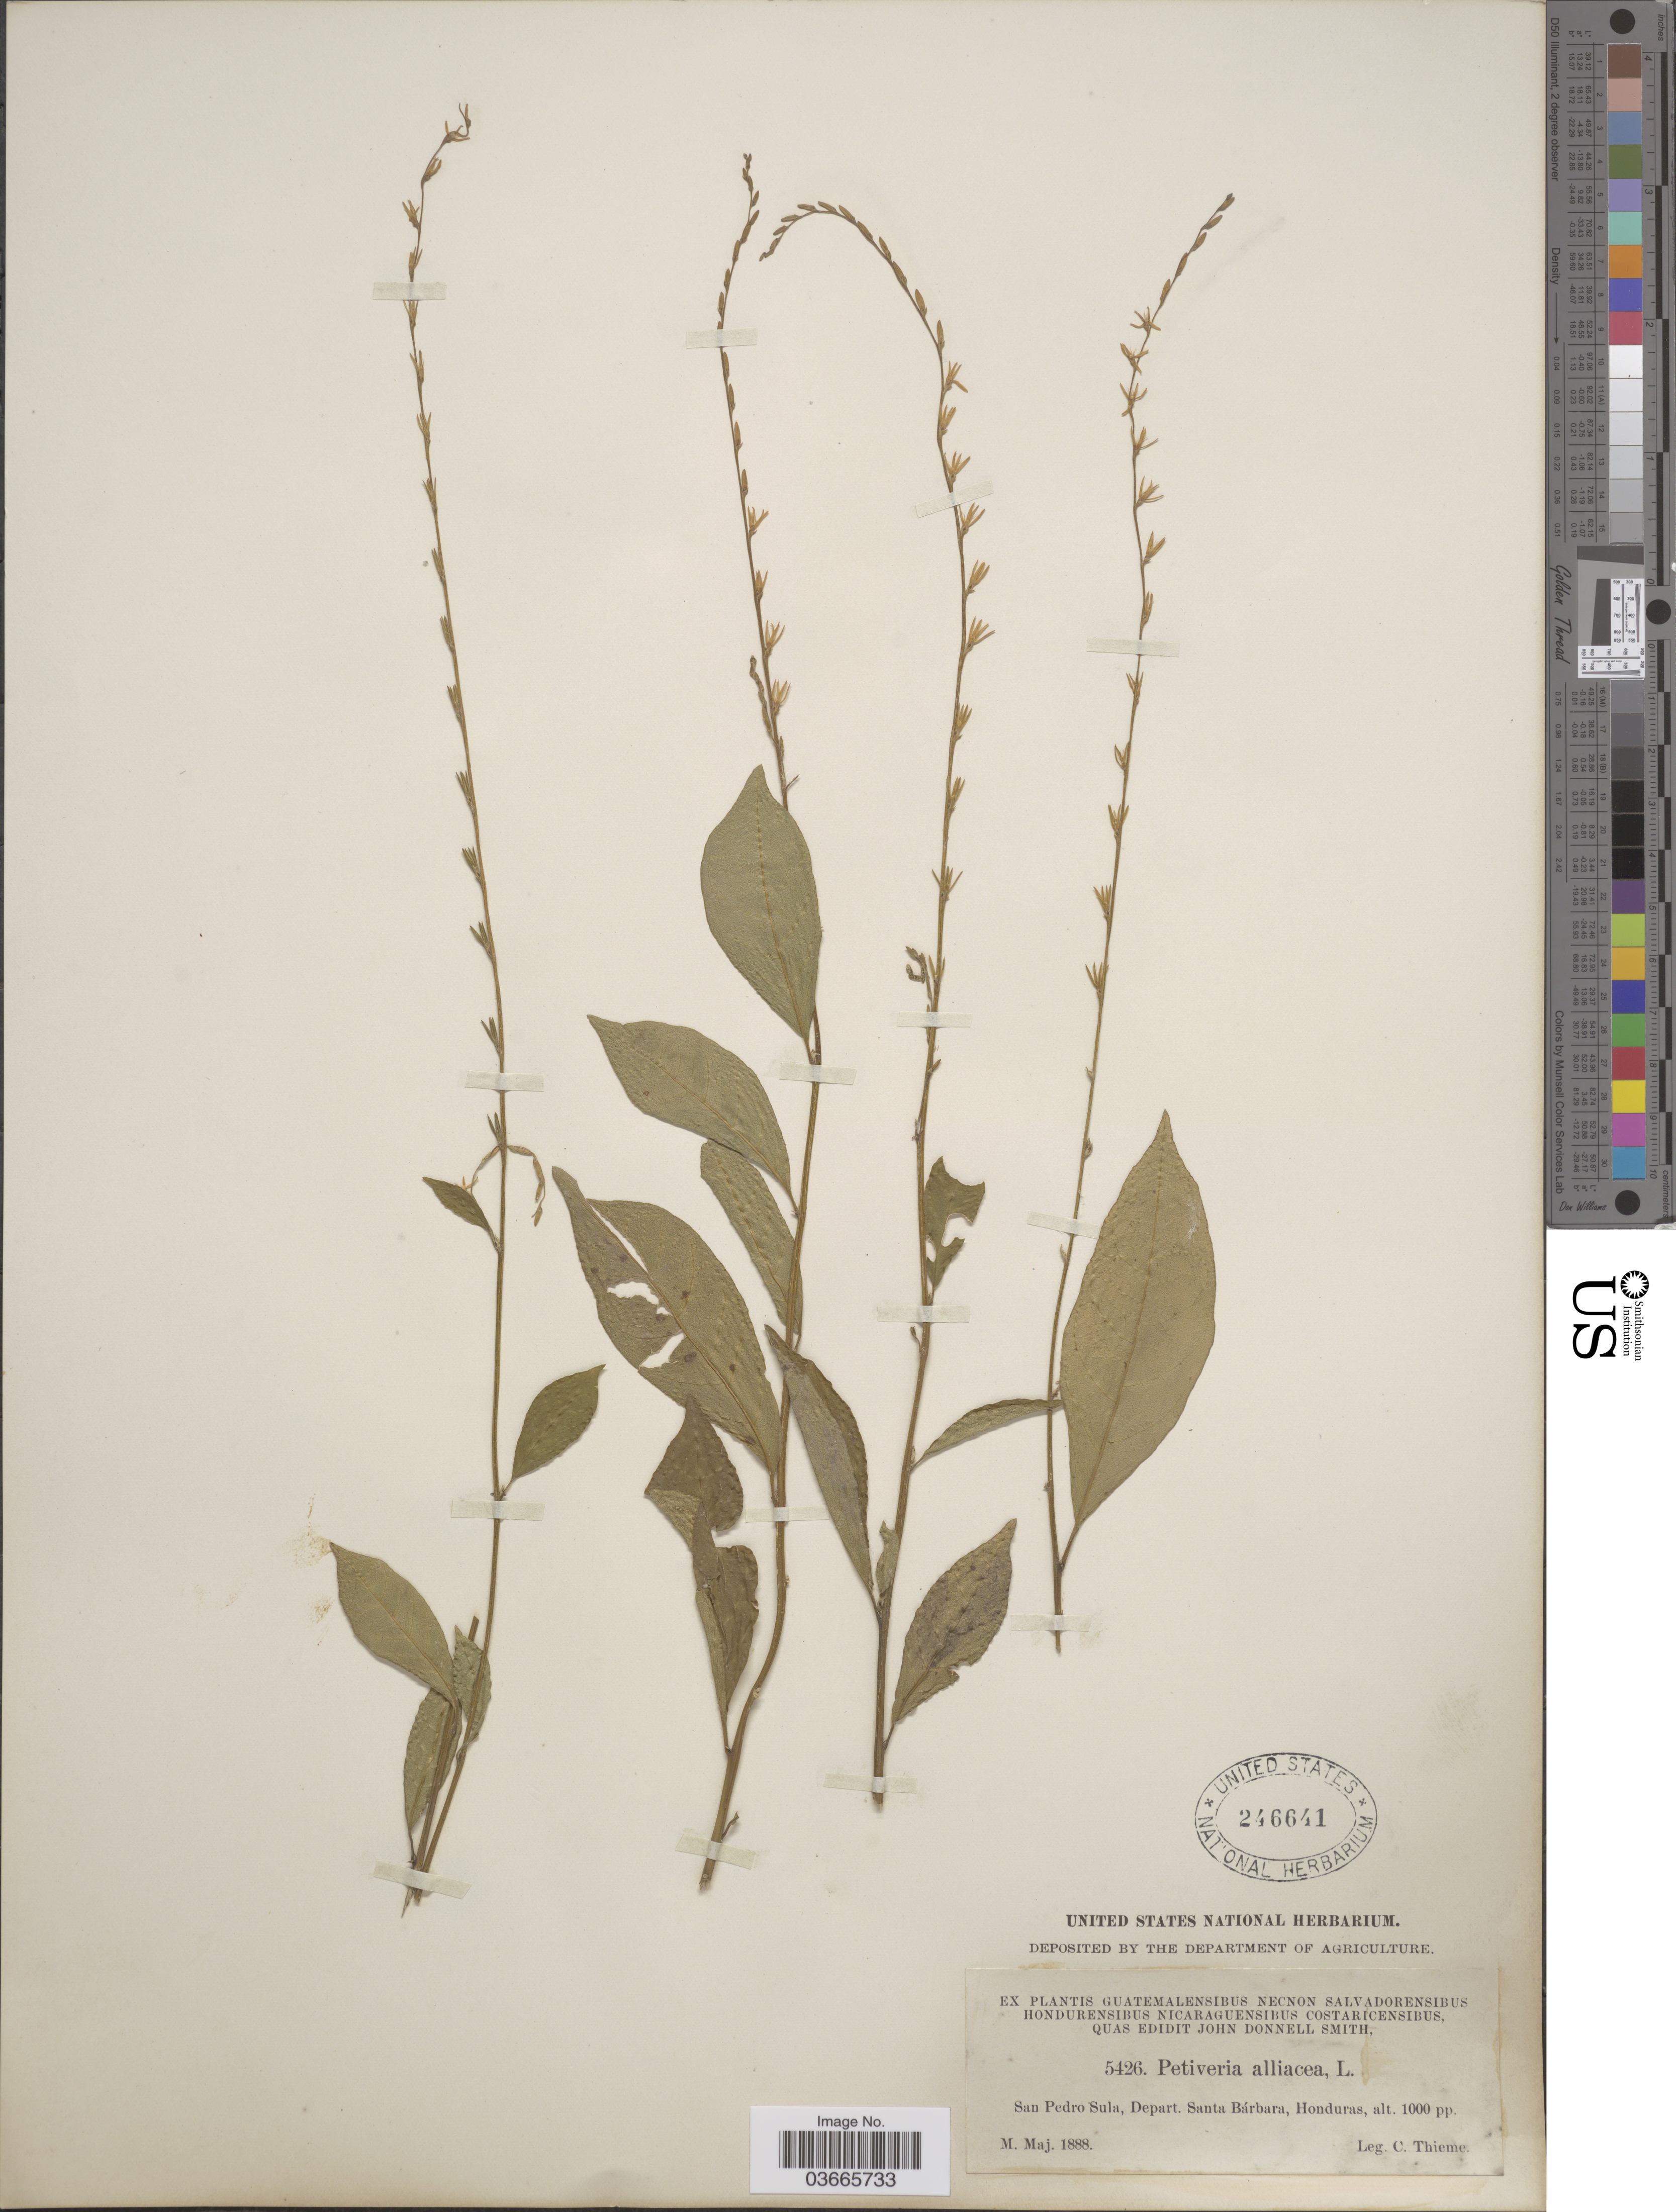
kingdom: Plantae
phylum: Tracheophyta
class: Magnoliopsida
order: Caryophyllales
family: Phytolaccaceae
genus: Petiveria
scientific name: Petiveria alliacea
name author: L.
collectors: C. Thieme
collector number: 5426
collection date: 1888-05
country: Honduras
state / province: Santa Bárbara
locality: San Pedro Sula, Depart. Santa Bárbara.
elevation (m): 305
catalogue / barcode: US 246641